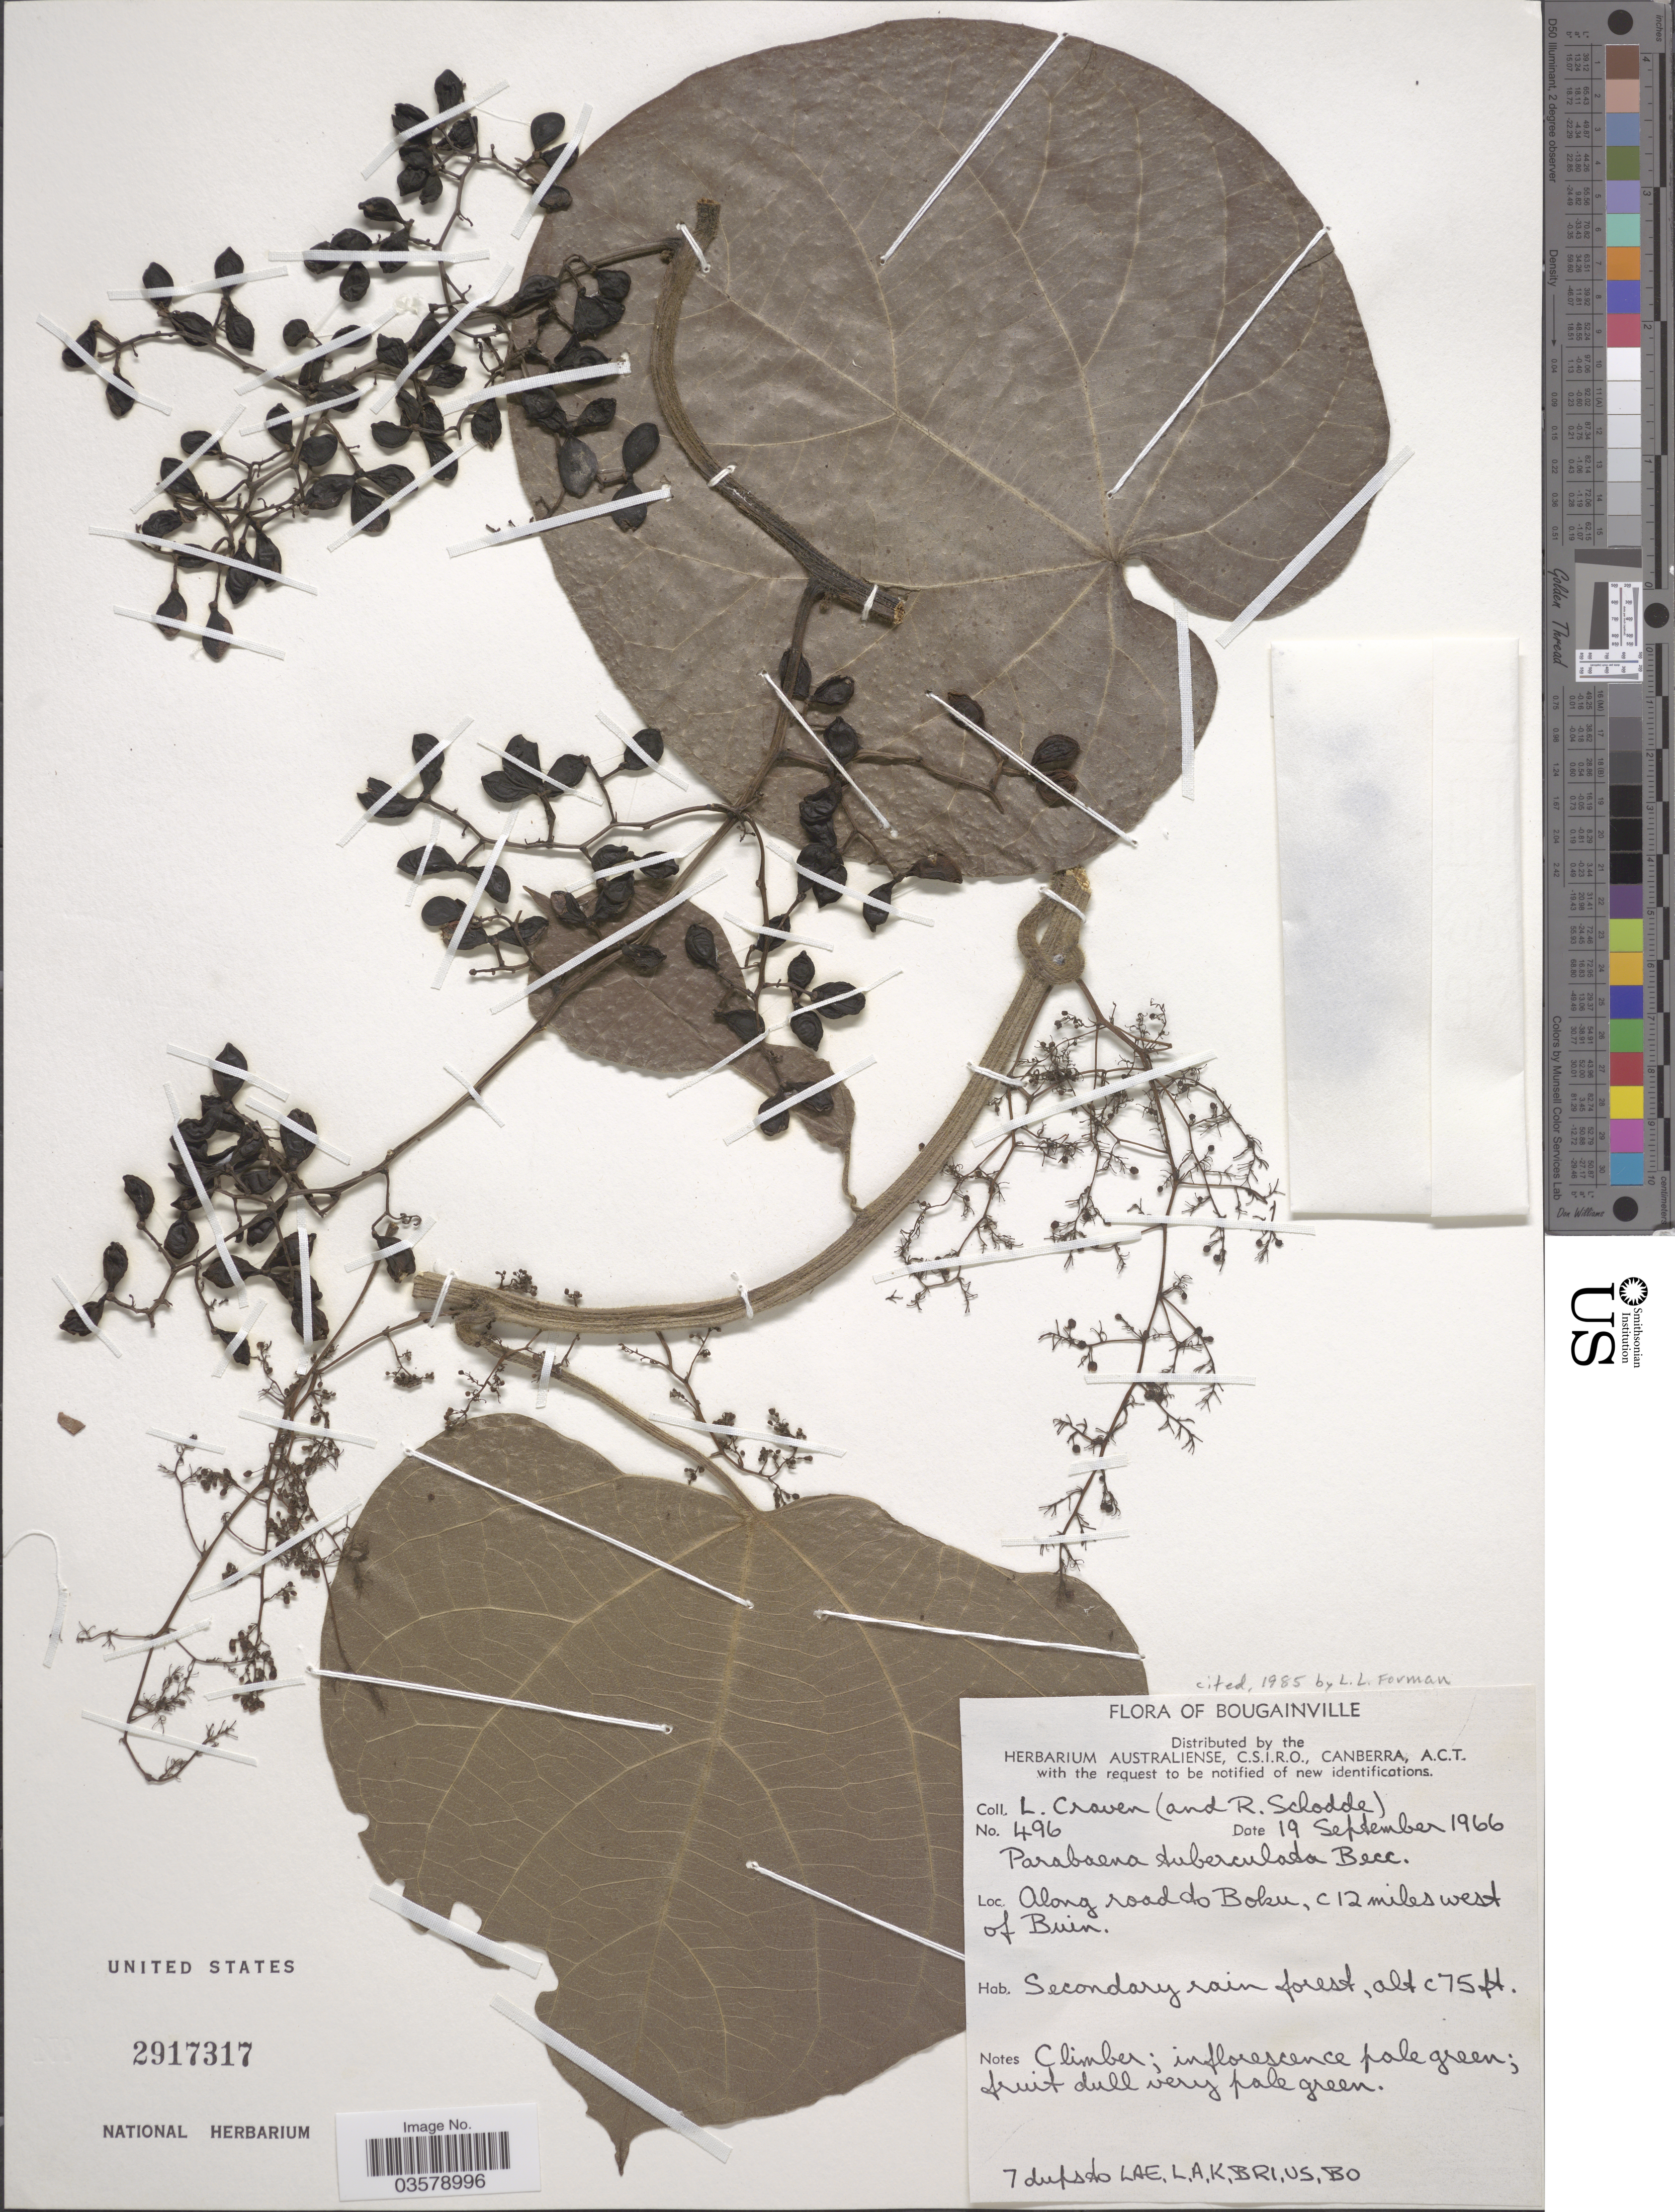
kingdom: Plantae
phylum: Tracheophyta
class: Magnoliopsida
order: Ranunculales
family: Menispermaceae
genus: Parabaena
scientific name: Parabaena tuberculata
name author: Becc.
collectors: L. A. Craven & R. Schodde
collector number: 496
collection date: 1966-09-19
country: Papua New Guinea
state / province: Bougainville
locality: Along road to Boku, c 12 miles west of Buin.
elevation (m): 23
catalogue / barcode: US 2917317